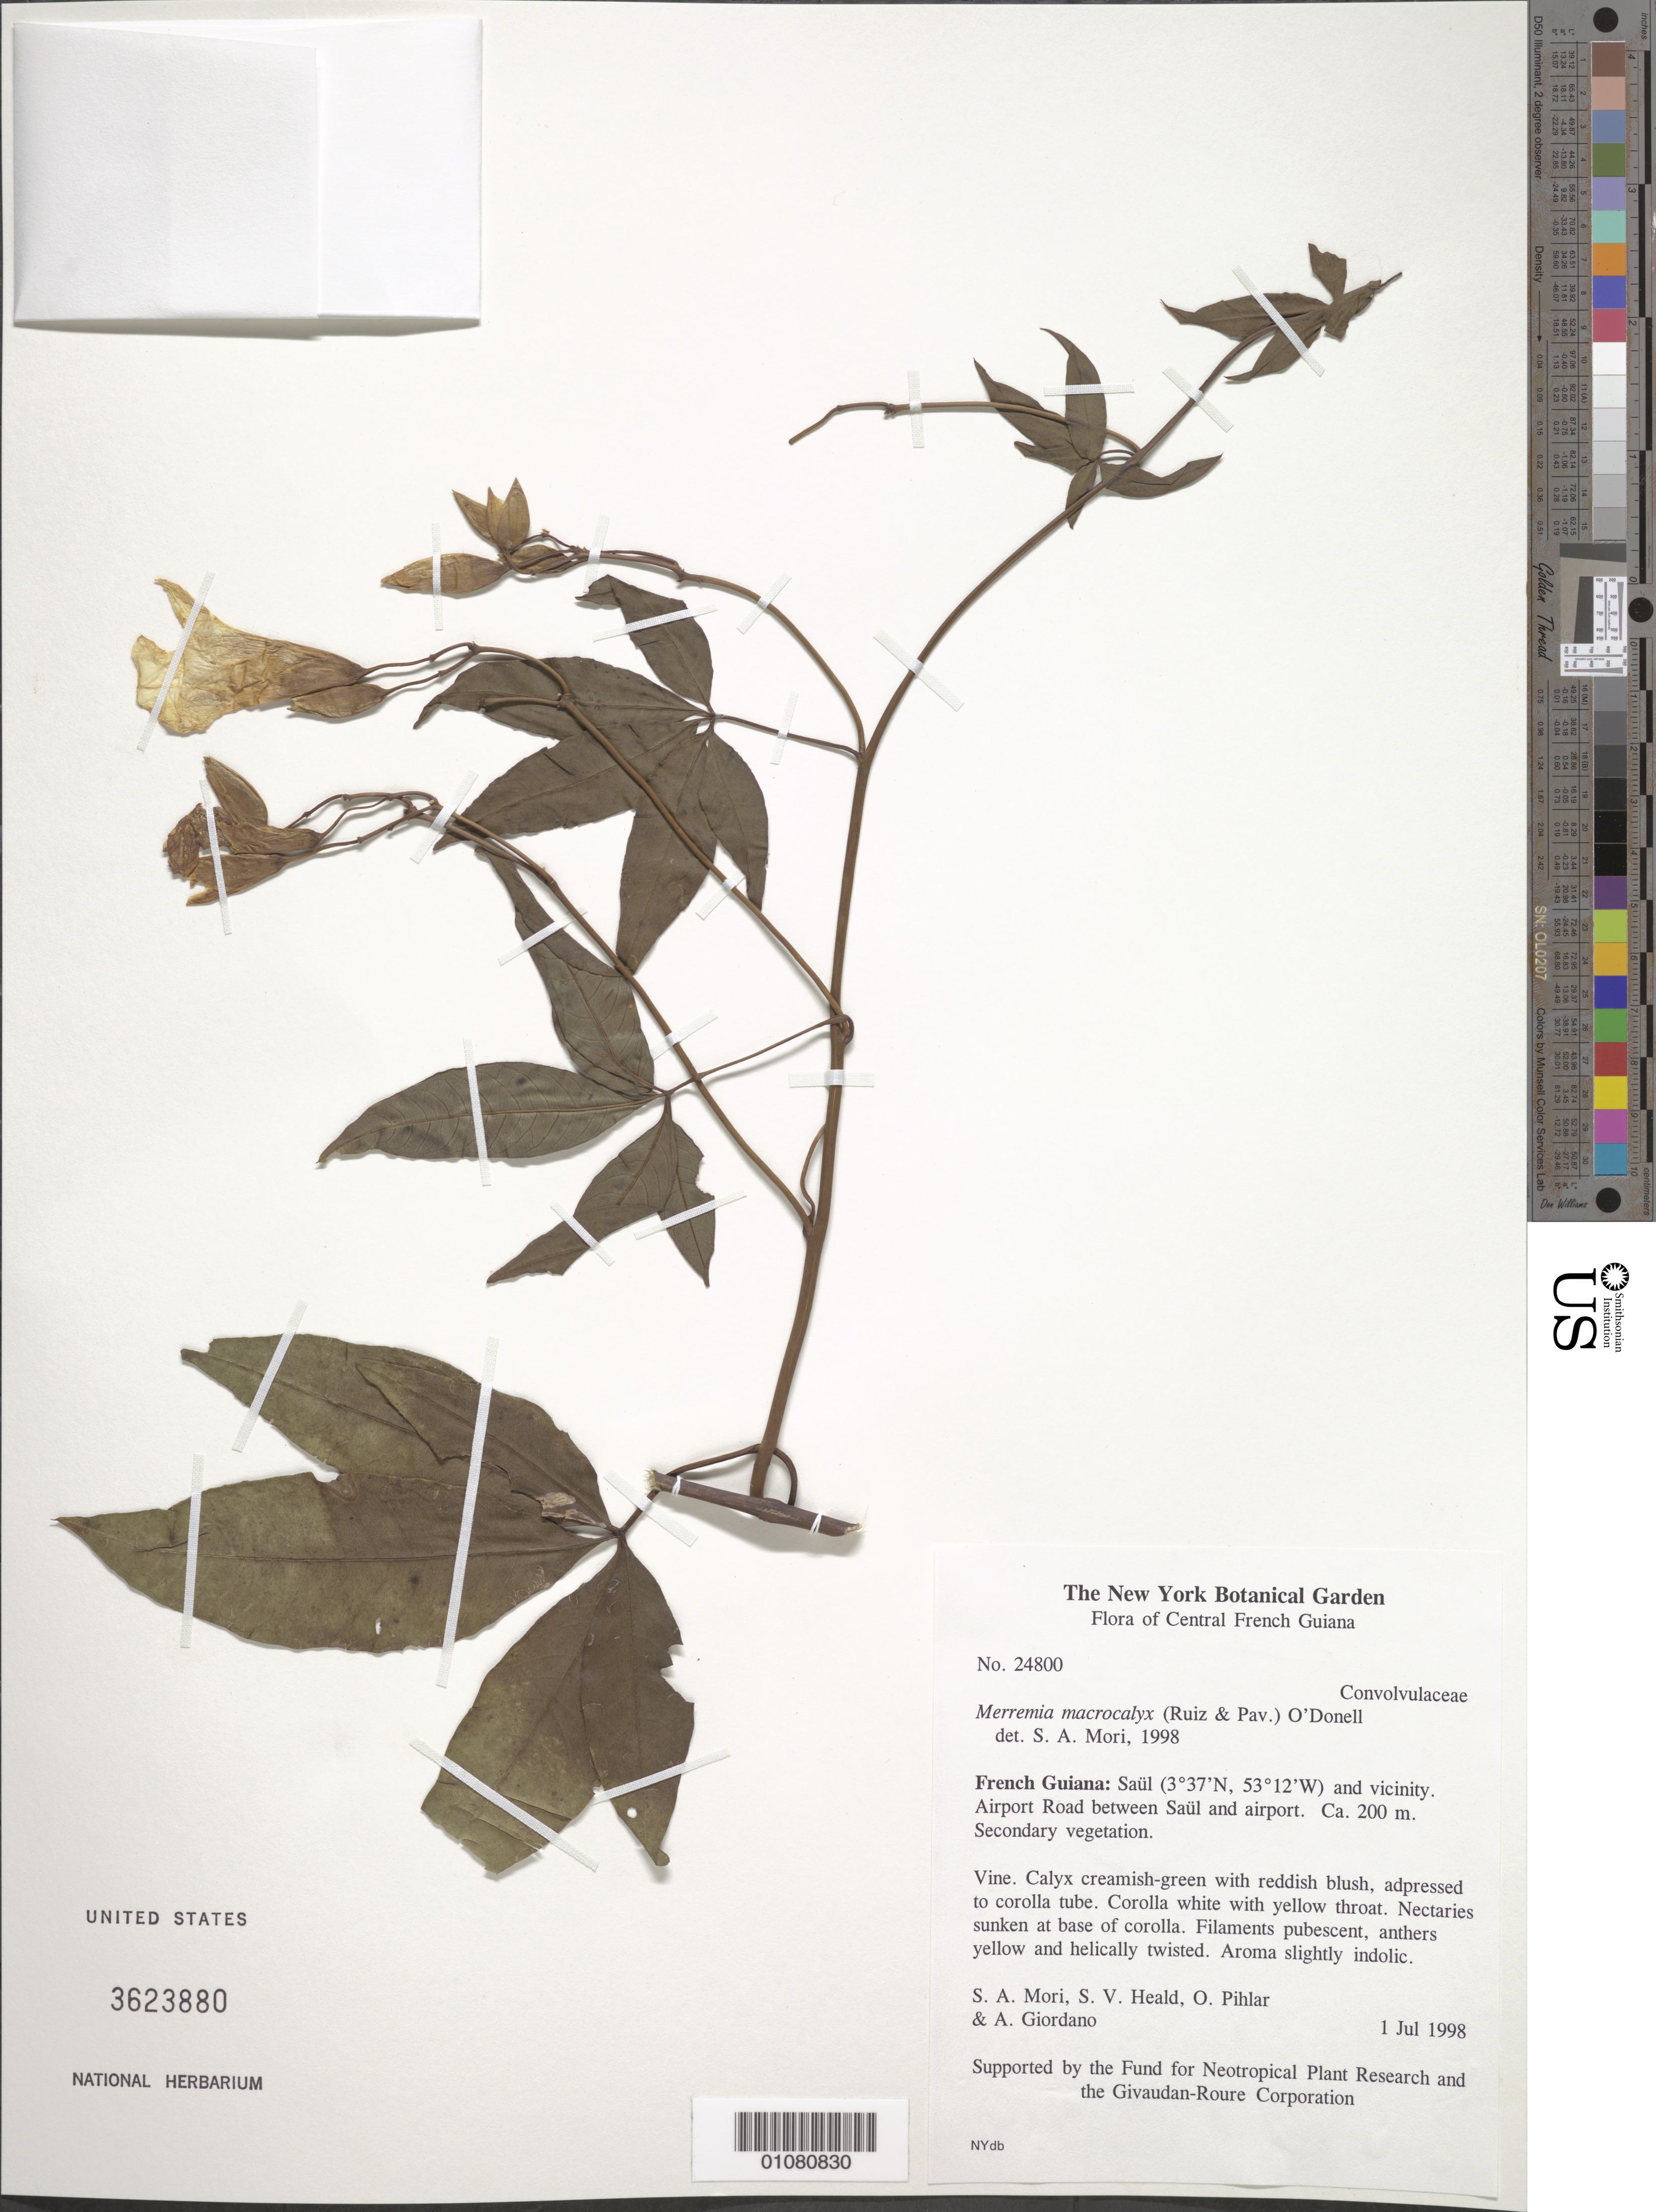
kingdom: Plantae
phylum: Tracheophyta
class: Magnoliopsida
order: Solanales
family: Convolvulaceae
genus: Distimake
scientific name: Distimake macrocalyx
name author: (Ruiz & Pav.) A. R. Simões & Staples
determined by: Strong, Mark T., (BOT), Smithsonian Institution - National Museum of Natural History (UNITED STATES)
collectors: S. Mori, S. Heald, O. Pihlar & A. Giordano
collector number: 24800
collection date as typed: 1-Jul-98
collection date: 1998-07-01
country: French Guiana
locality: Saül and vic. Airport Road between Saül and airport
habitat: Secondary vegetation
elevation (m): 200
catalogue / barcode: US 3623880